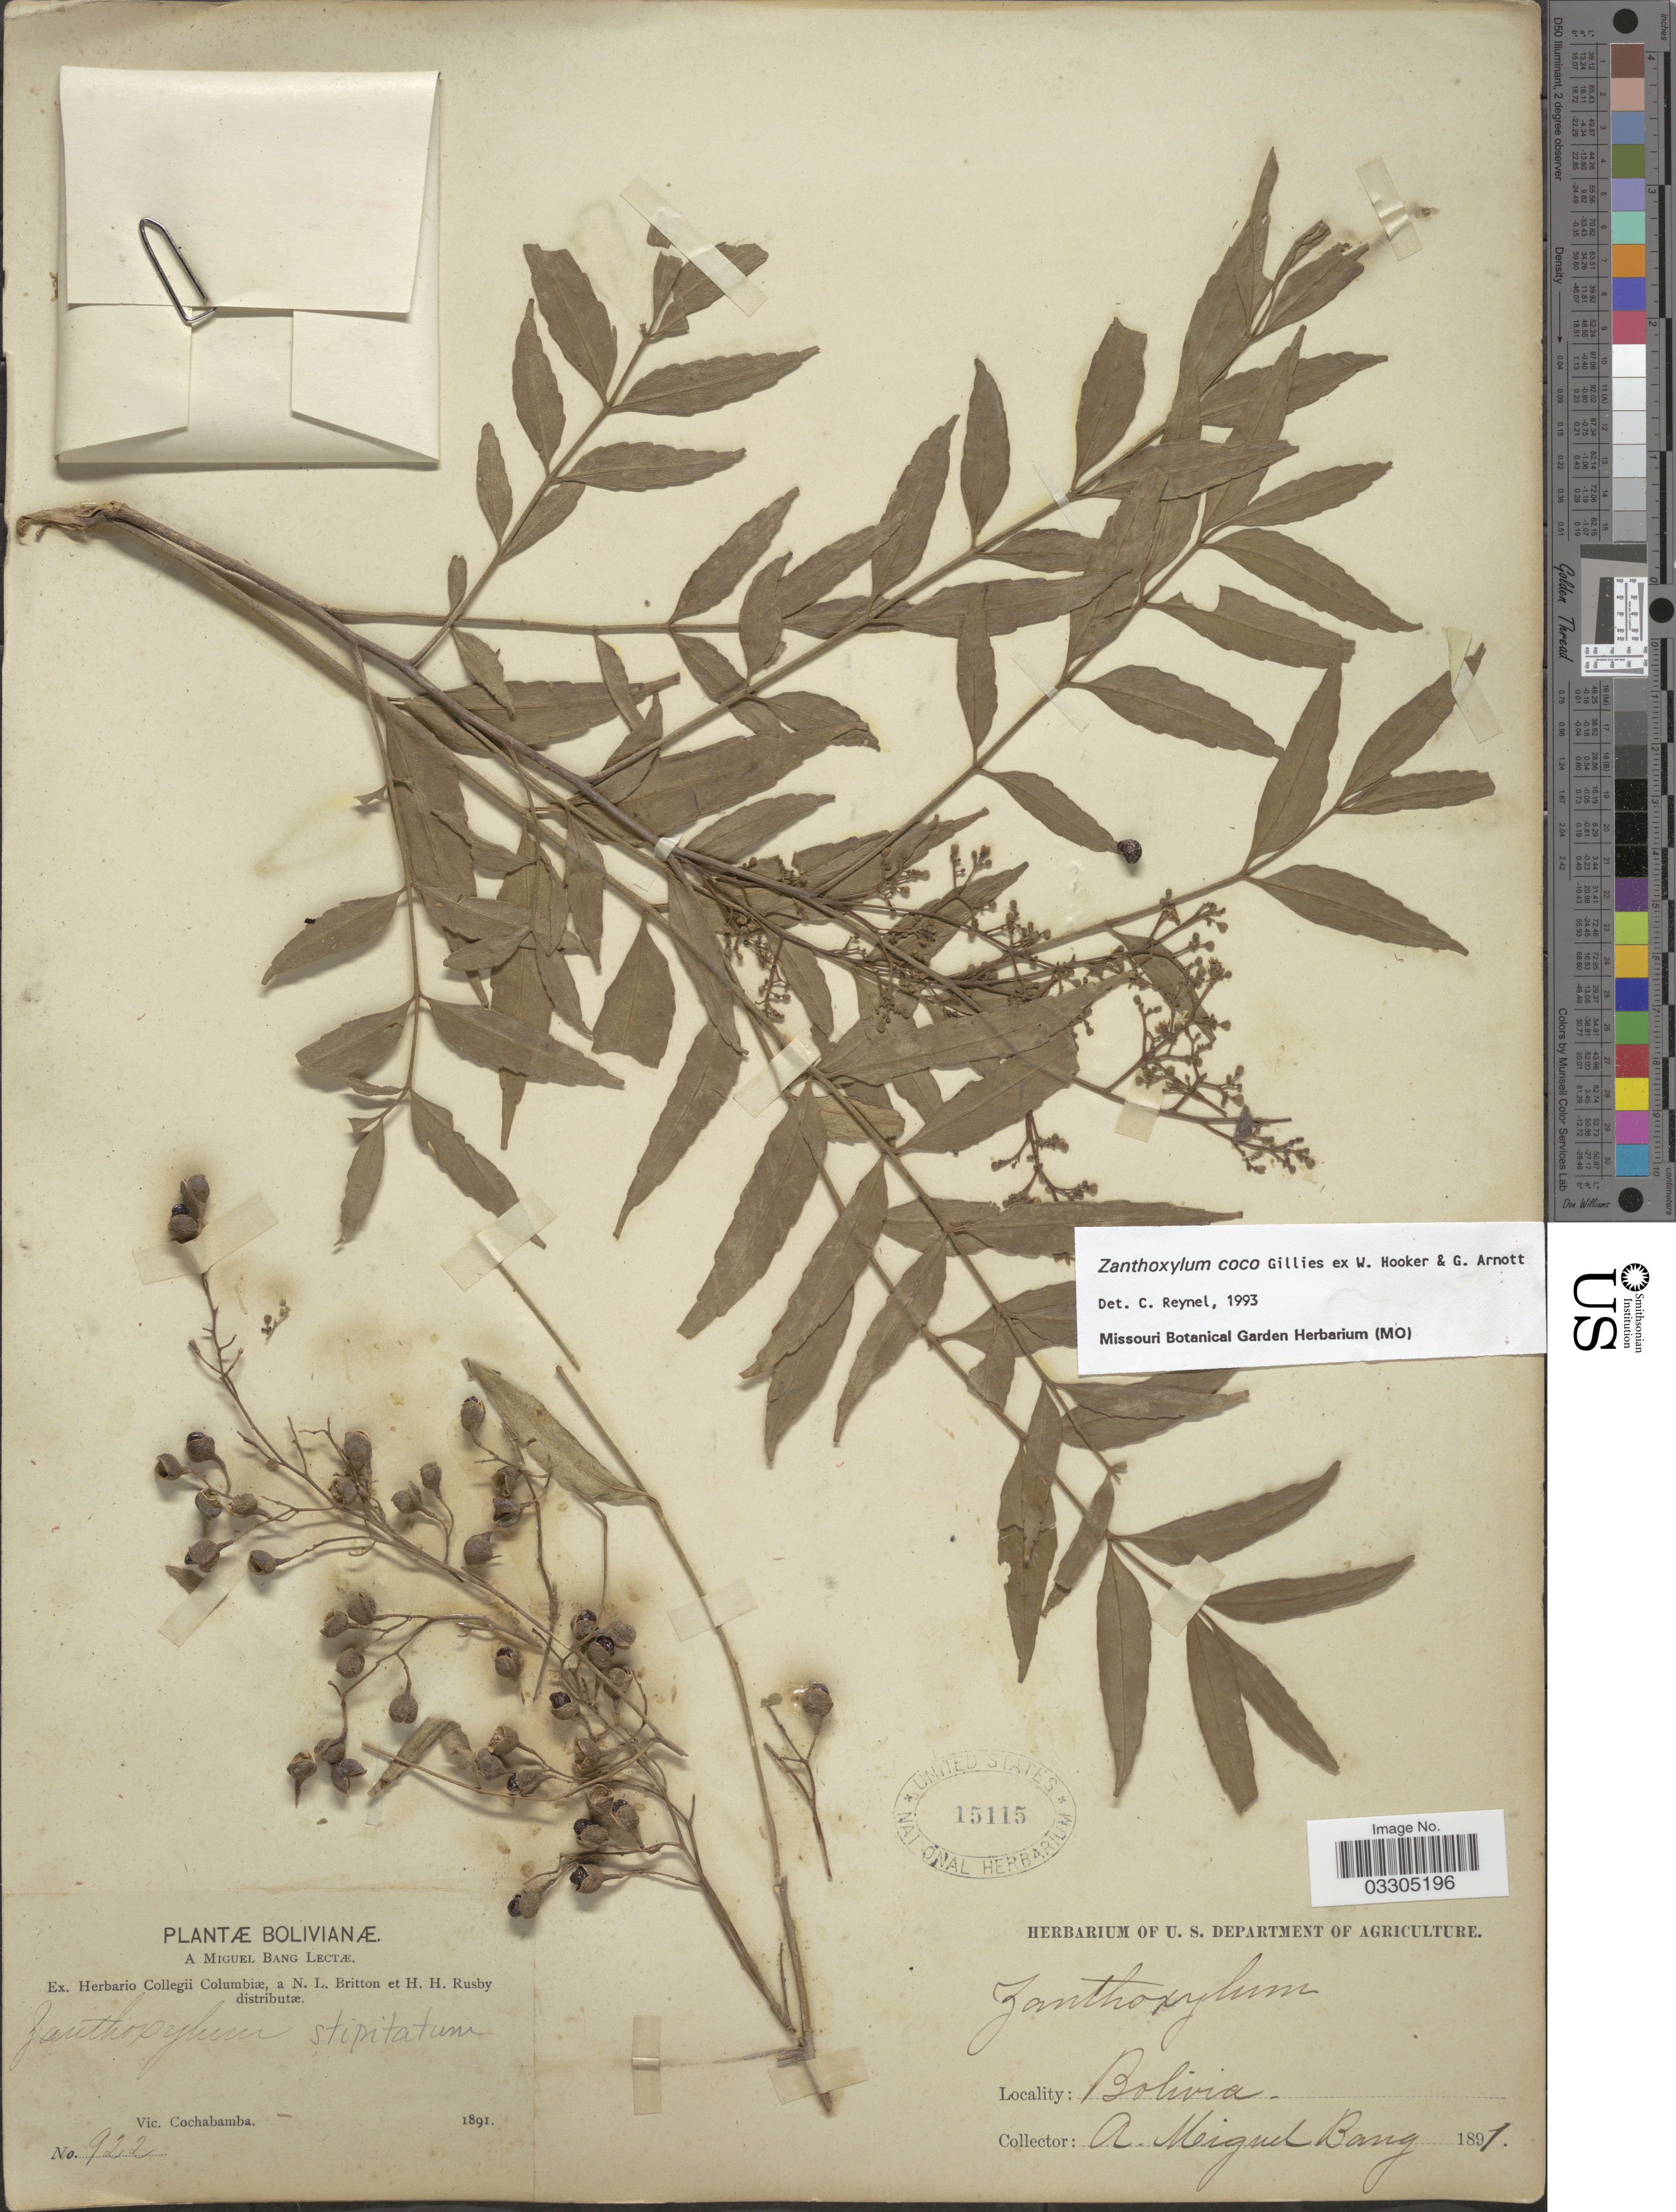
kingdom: Plantae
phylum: Tracheophyta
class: Magnoliopsida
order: Sapindales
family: Rutaceae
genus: Zanthoxylum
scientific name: Zanthoxylum coco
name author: Hook. & Arn.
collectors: M. Bang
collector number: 922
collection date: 1891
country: Bolivia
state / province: Cochabamba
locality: Vic. Cochabamba.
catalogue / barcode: US 15115